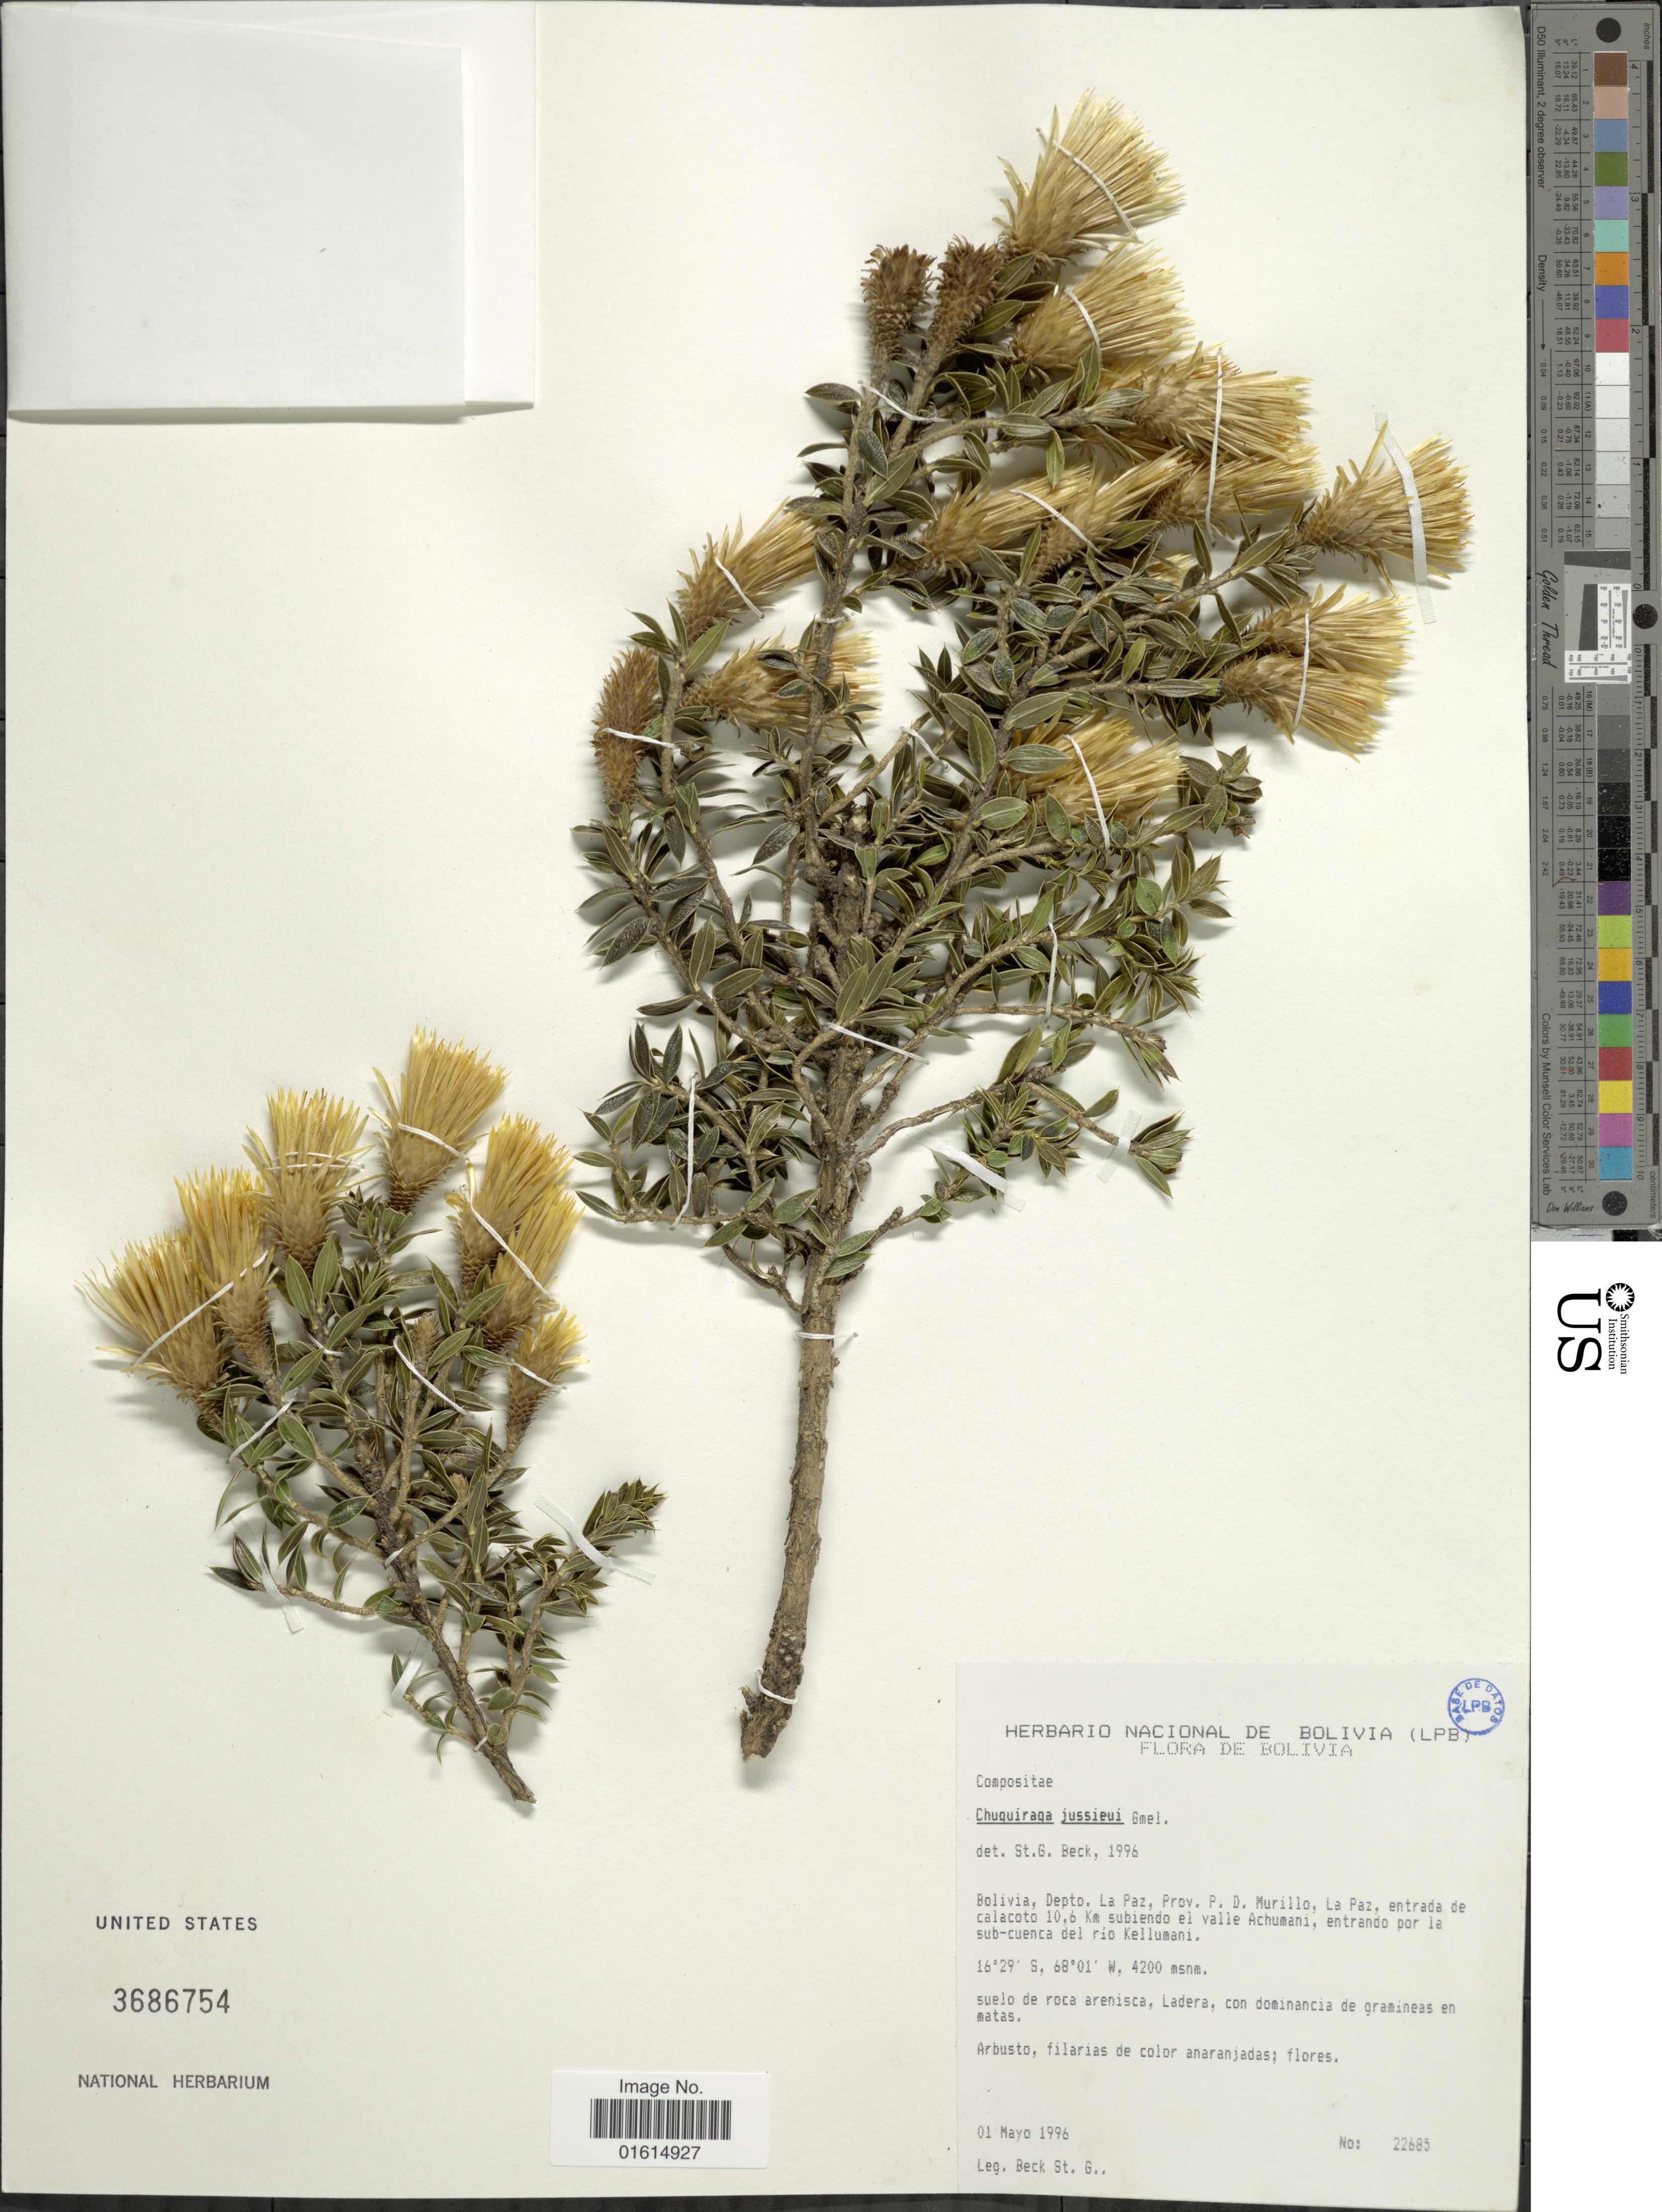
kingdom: Plantae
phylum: Tracheophyta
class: Magnoliopsida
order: Asterales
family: Asteraceae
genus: Chuquiraga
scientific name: Chuquiraga jussieui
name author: J.F. Gmel.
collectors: S. G. Beck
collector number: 22685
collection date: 1996-05-01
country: Bolivia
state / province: La Paz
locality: Depto. La Paz, Prov. P.D. Murillo, La Paz, entrada de calacoto 10.6 km subiendo el valle Achumani, entrando por la sub-cuenca del rio Kellumani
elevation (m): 4200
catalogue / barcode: US 3686754